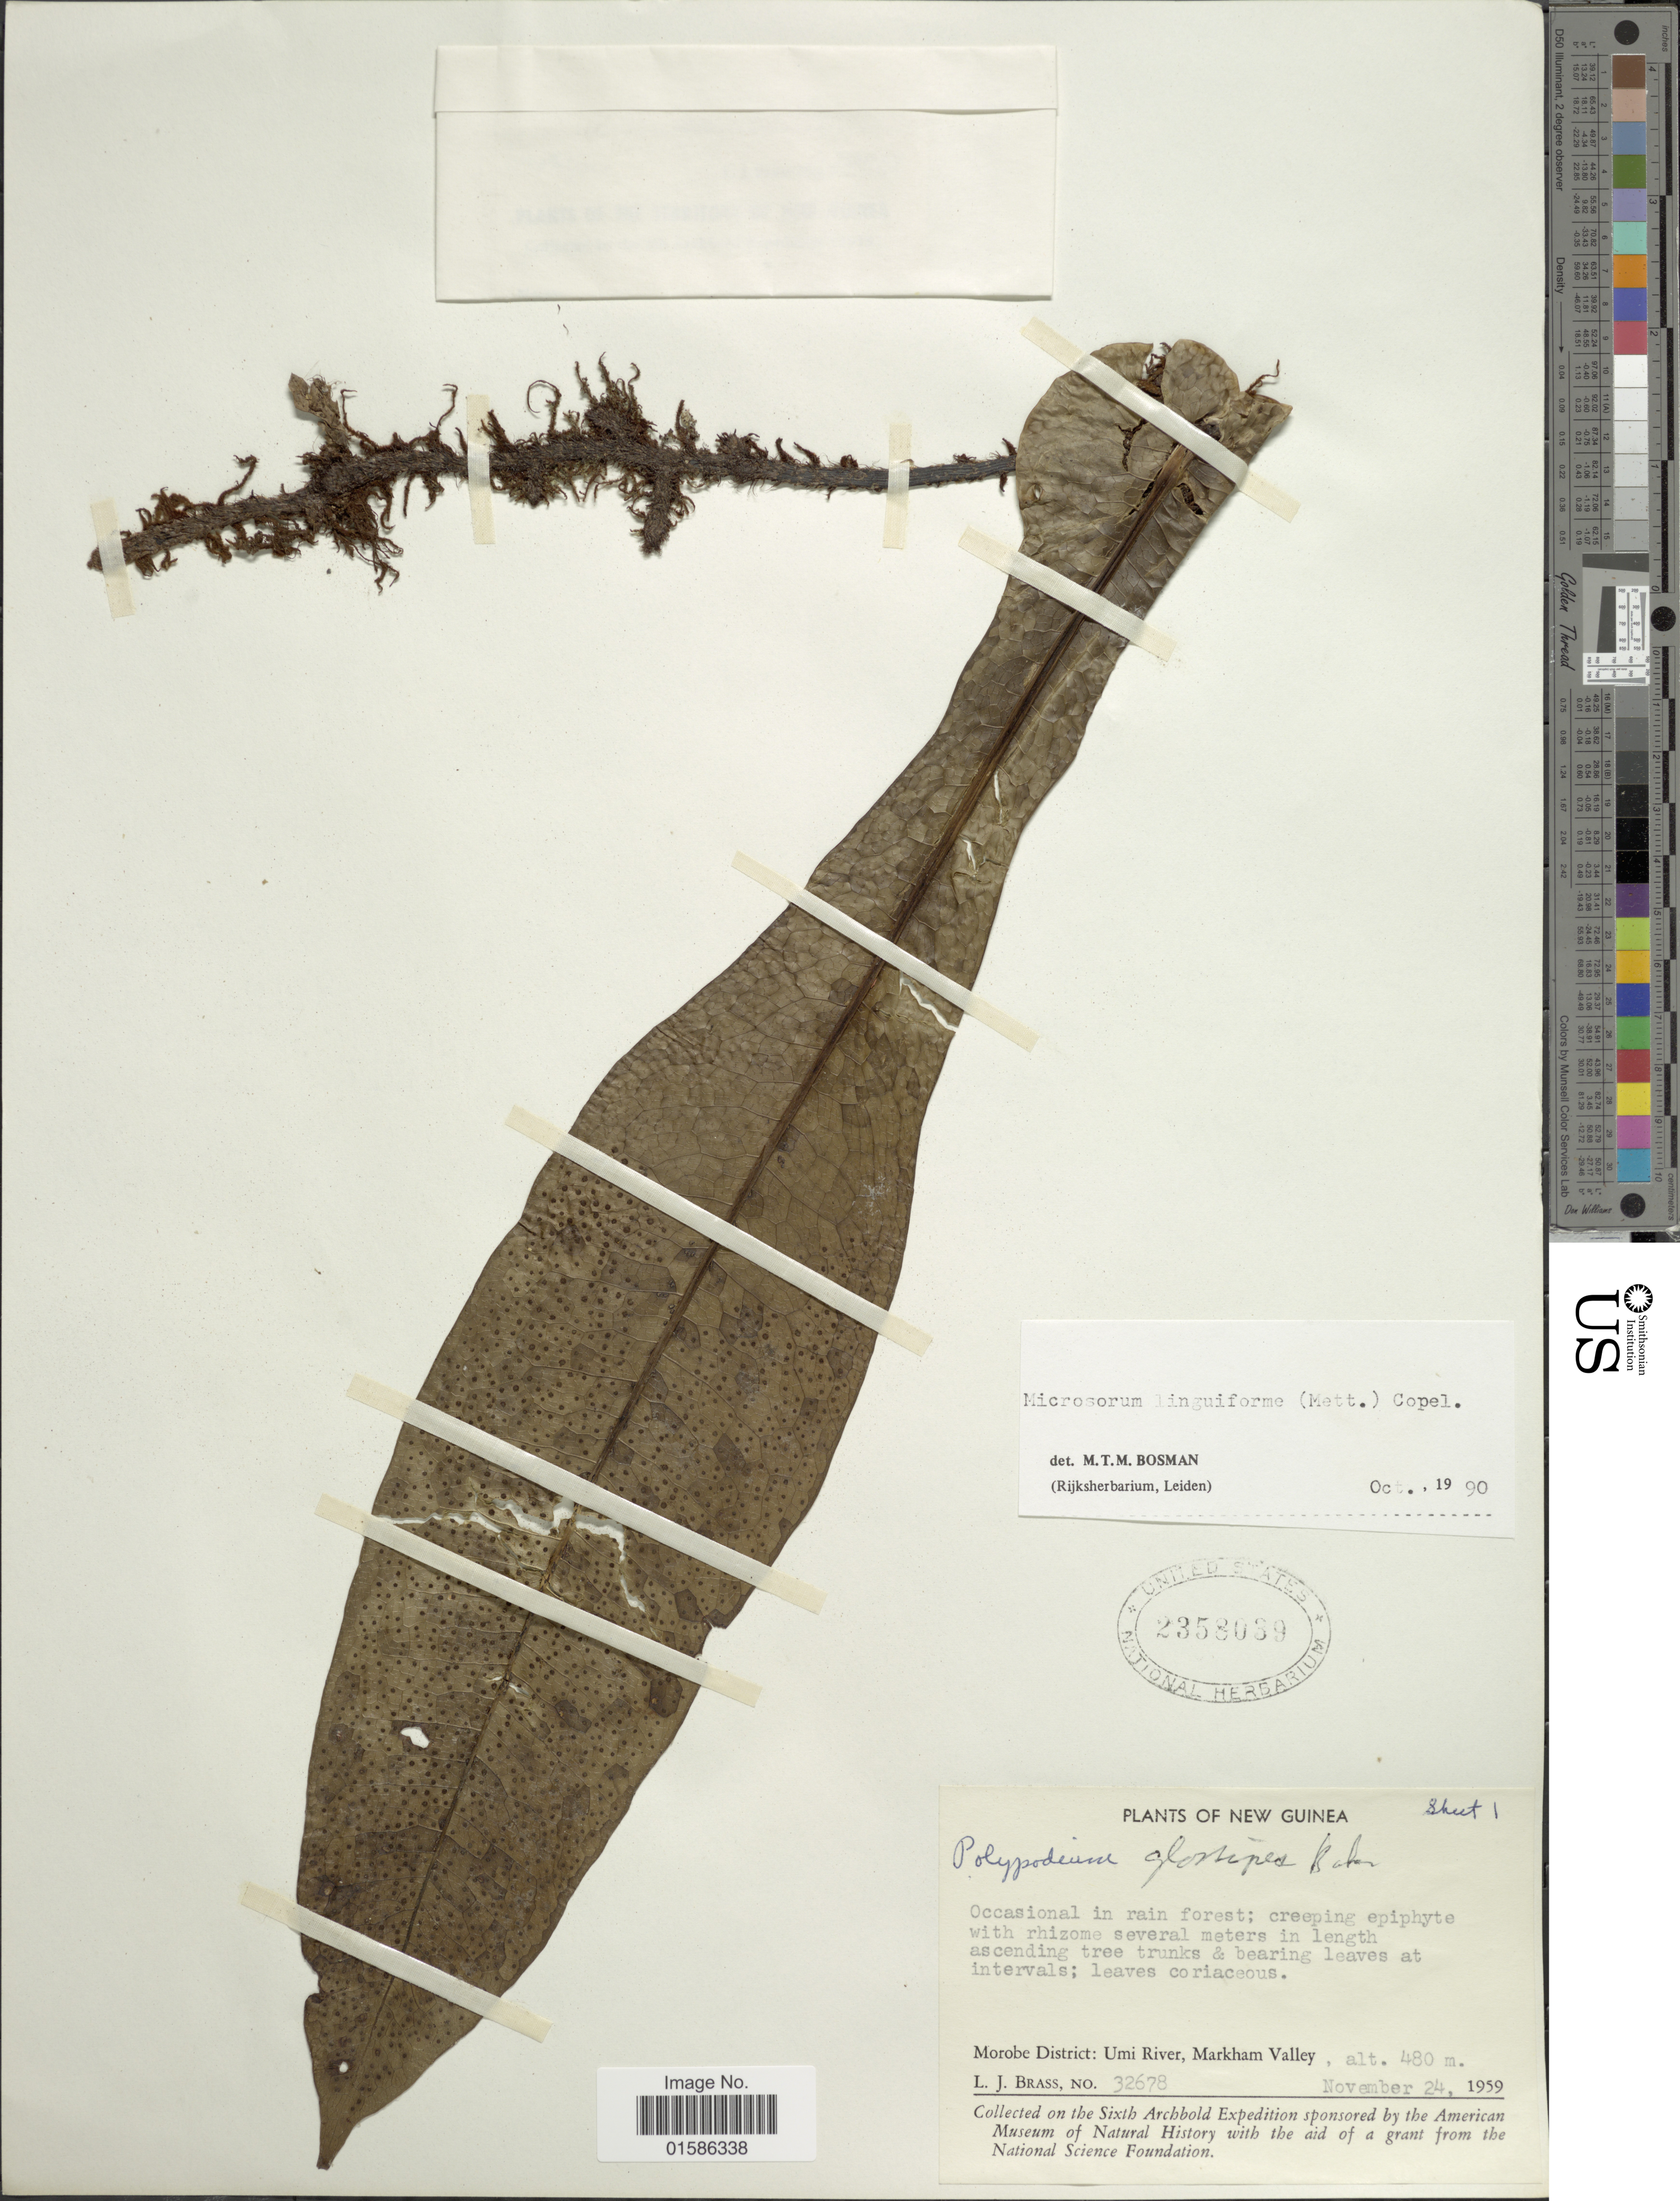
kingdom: Plantae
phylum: Tracheophyta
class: Polypodiopsida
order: Polypodiales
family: Polypodiaceae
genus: Microsorum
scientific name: Microsorum linguiforme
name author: (Mett.) Copel.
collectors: L. J. Brass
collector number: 32678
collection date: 1959-11-24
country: Papua New Guinea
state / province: Morobe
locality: New Guinea, Morobe District: Umi River, Markham Valley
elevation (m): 480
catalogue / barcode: US 2358039